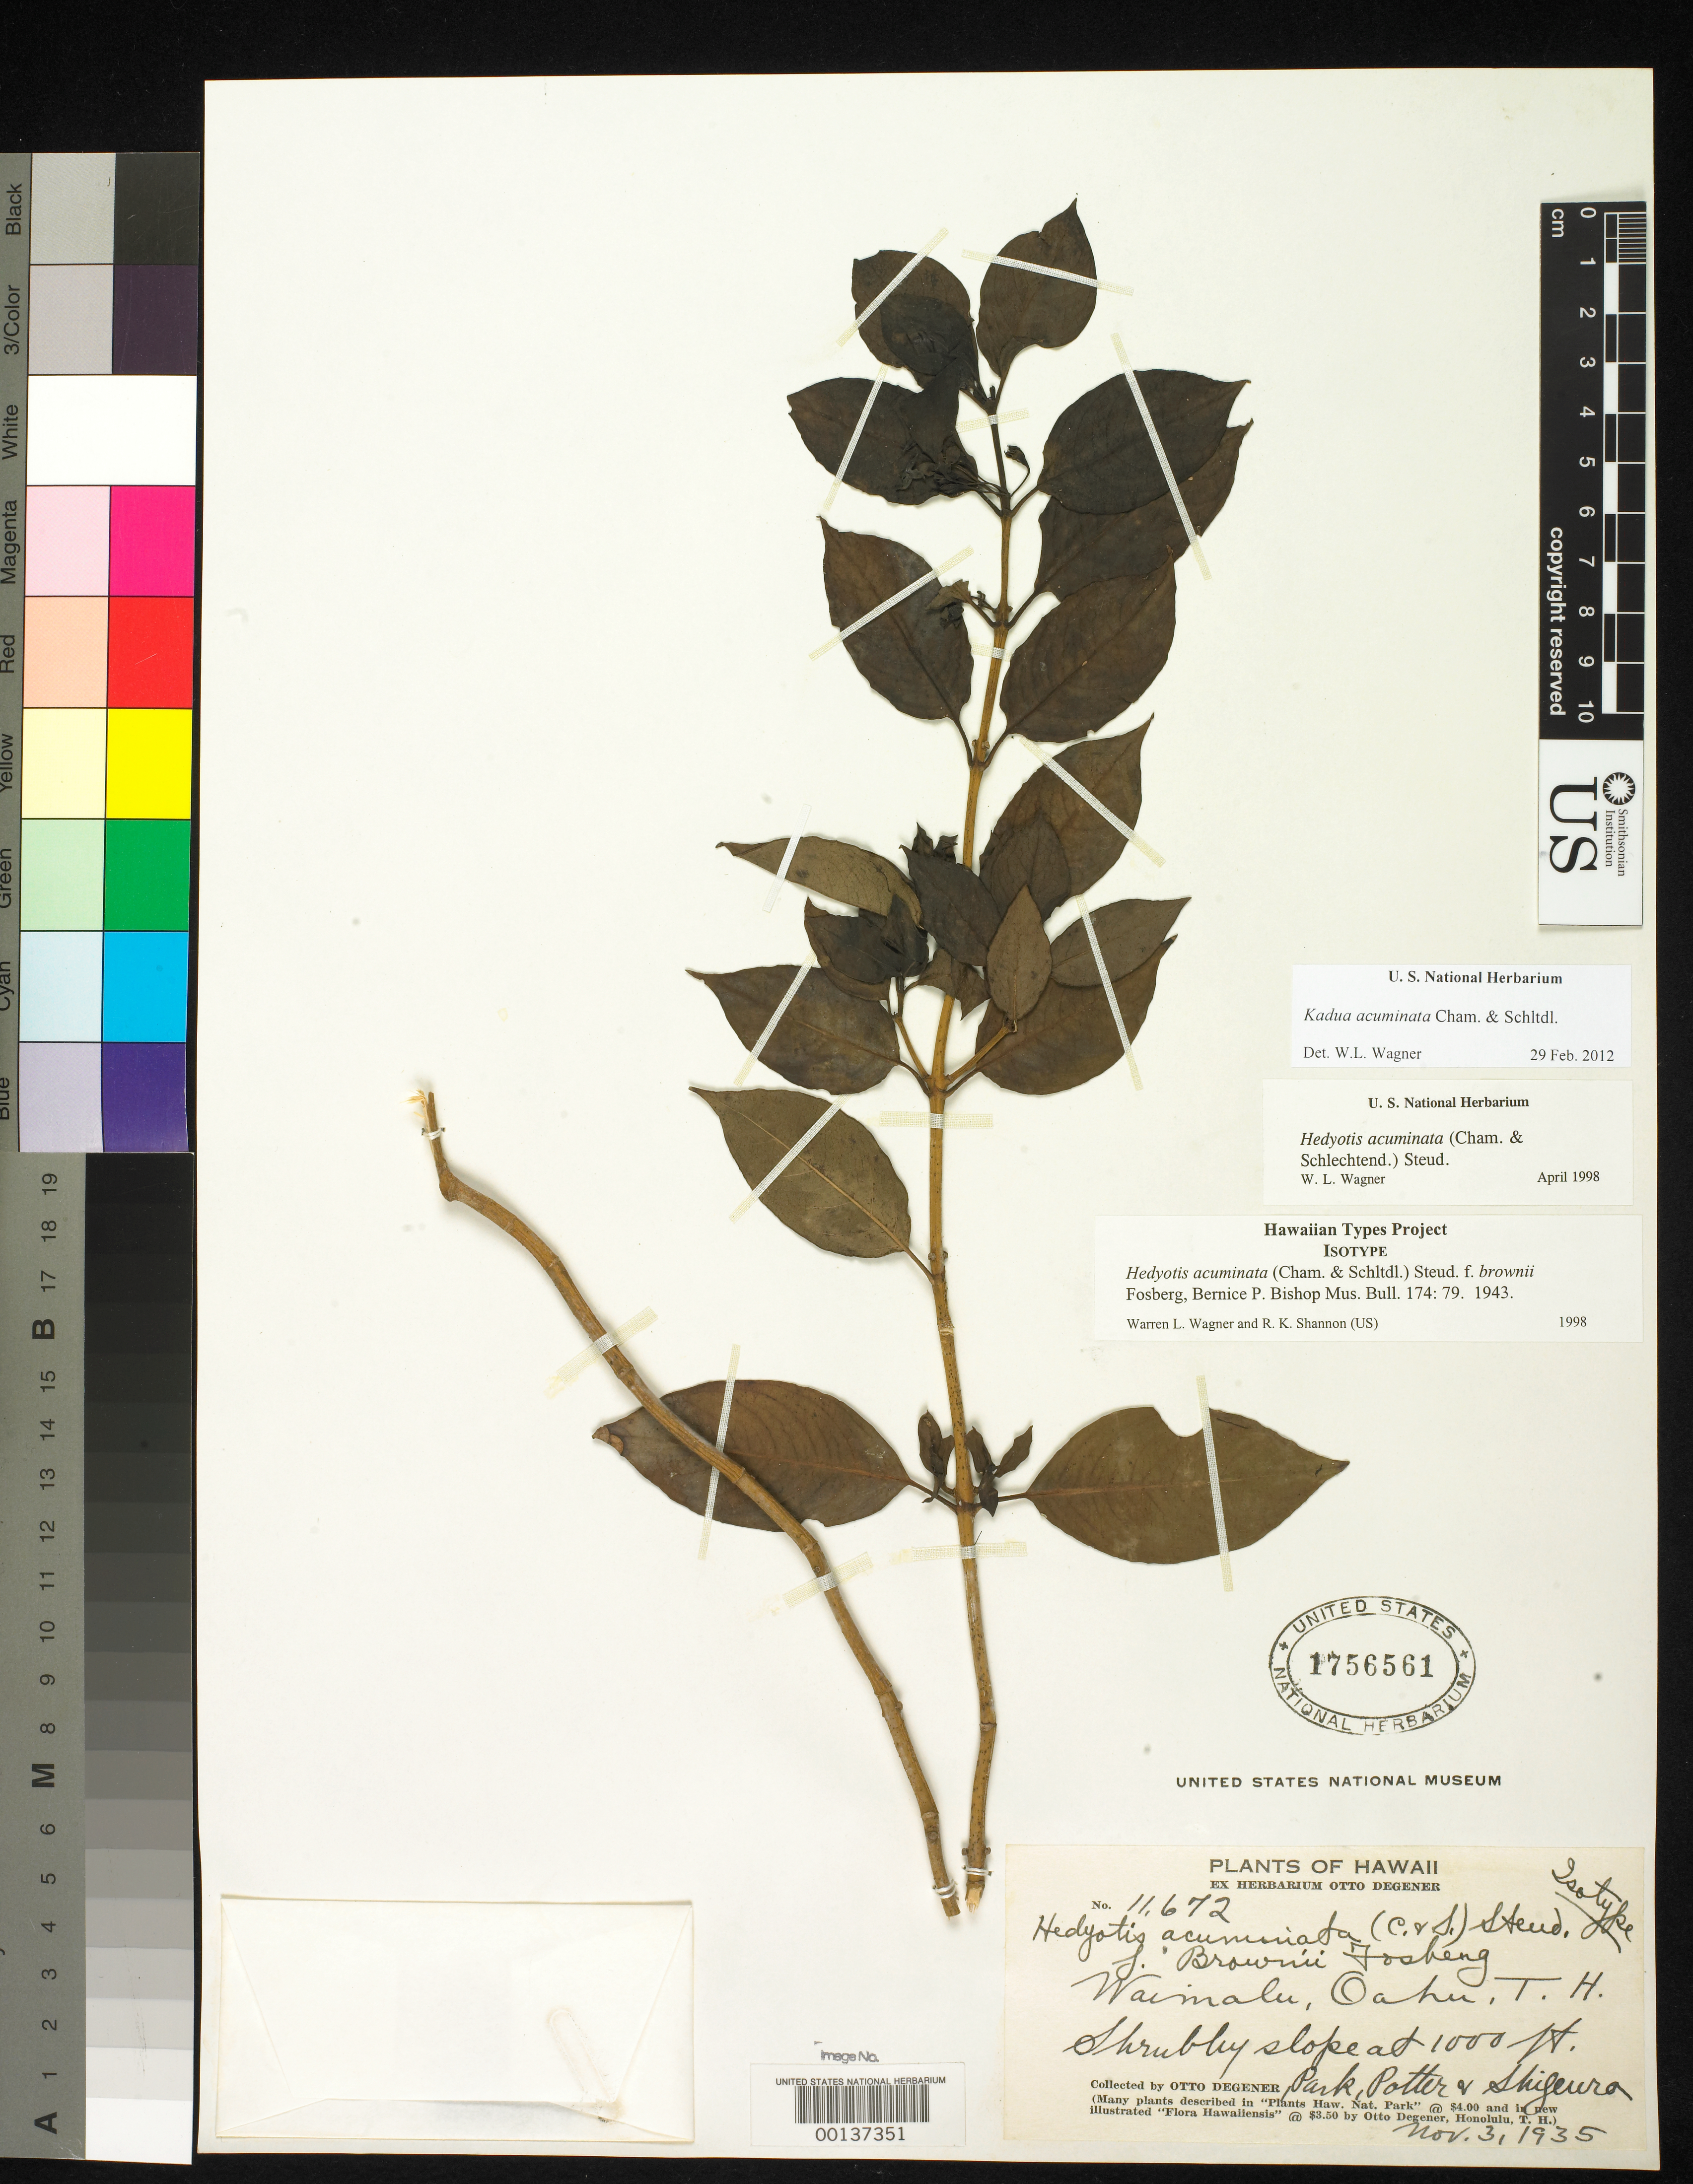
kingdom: Plantae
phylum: Tracheophyta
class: Magnoliopsida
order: Gentianales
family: Rubiaceae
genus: Hedyotis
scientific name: Hedyotis acuminata f. brownii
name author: Fosberg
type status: Isotype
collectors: O. Degener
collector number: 11672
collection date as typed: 03 Nov 1935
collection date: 1935-11-03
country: United States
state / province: Hawaii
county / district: Honolulu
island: Oahu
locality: Koolau Range, Waimalu.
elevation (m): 305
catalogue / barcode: US 1756561